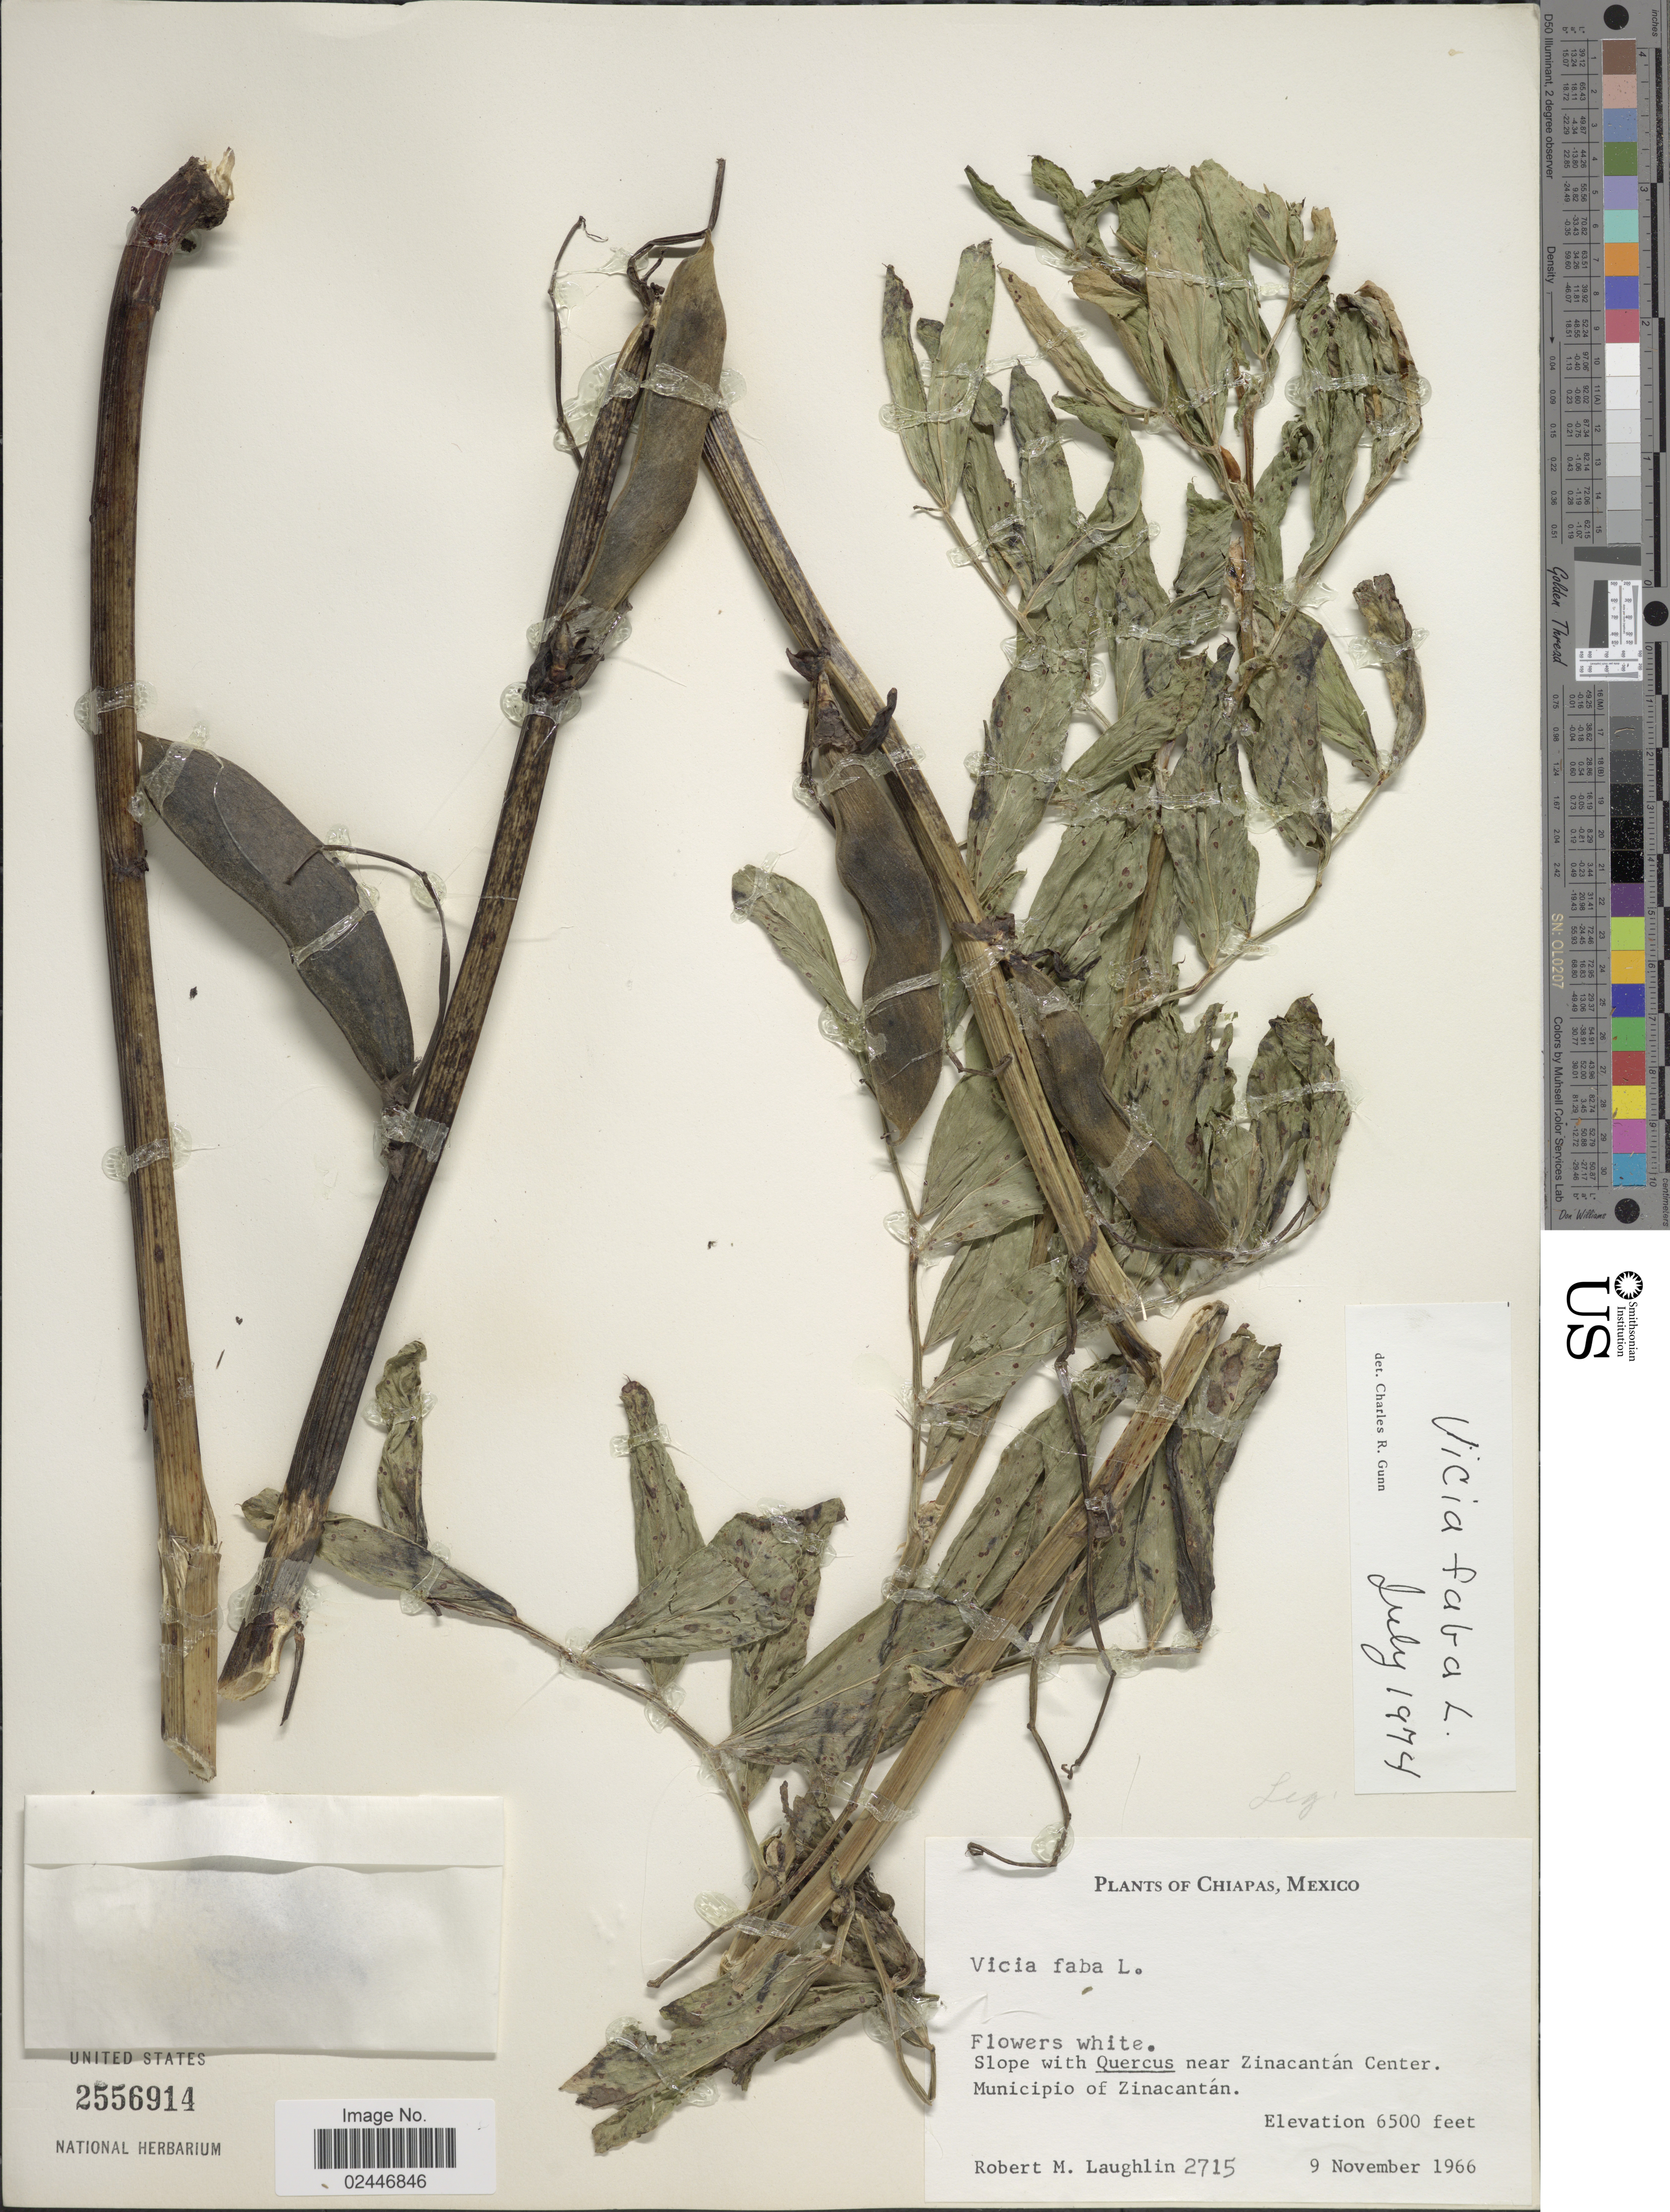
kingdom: Plantae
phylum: Tracheophyta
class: Magnoliopsida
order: Fabales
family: Fabaceae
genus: Vicia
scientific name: Vicia faba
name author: L.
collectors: R. M. Laughlin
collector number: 2715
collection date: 1966-11-09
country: Mexico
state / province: Chiapas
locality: Slopw near Zinacantan Center, Municipio of Zinancantan.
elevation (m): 1981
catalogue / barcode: US 2556914